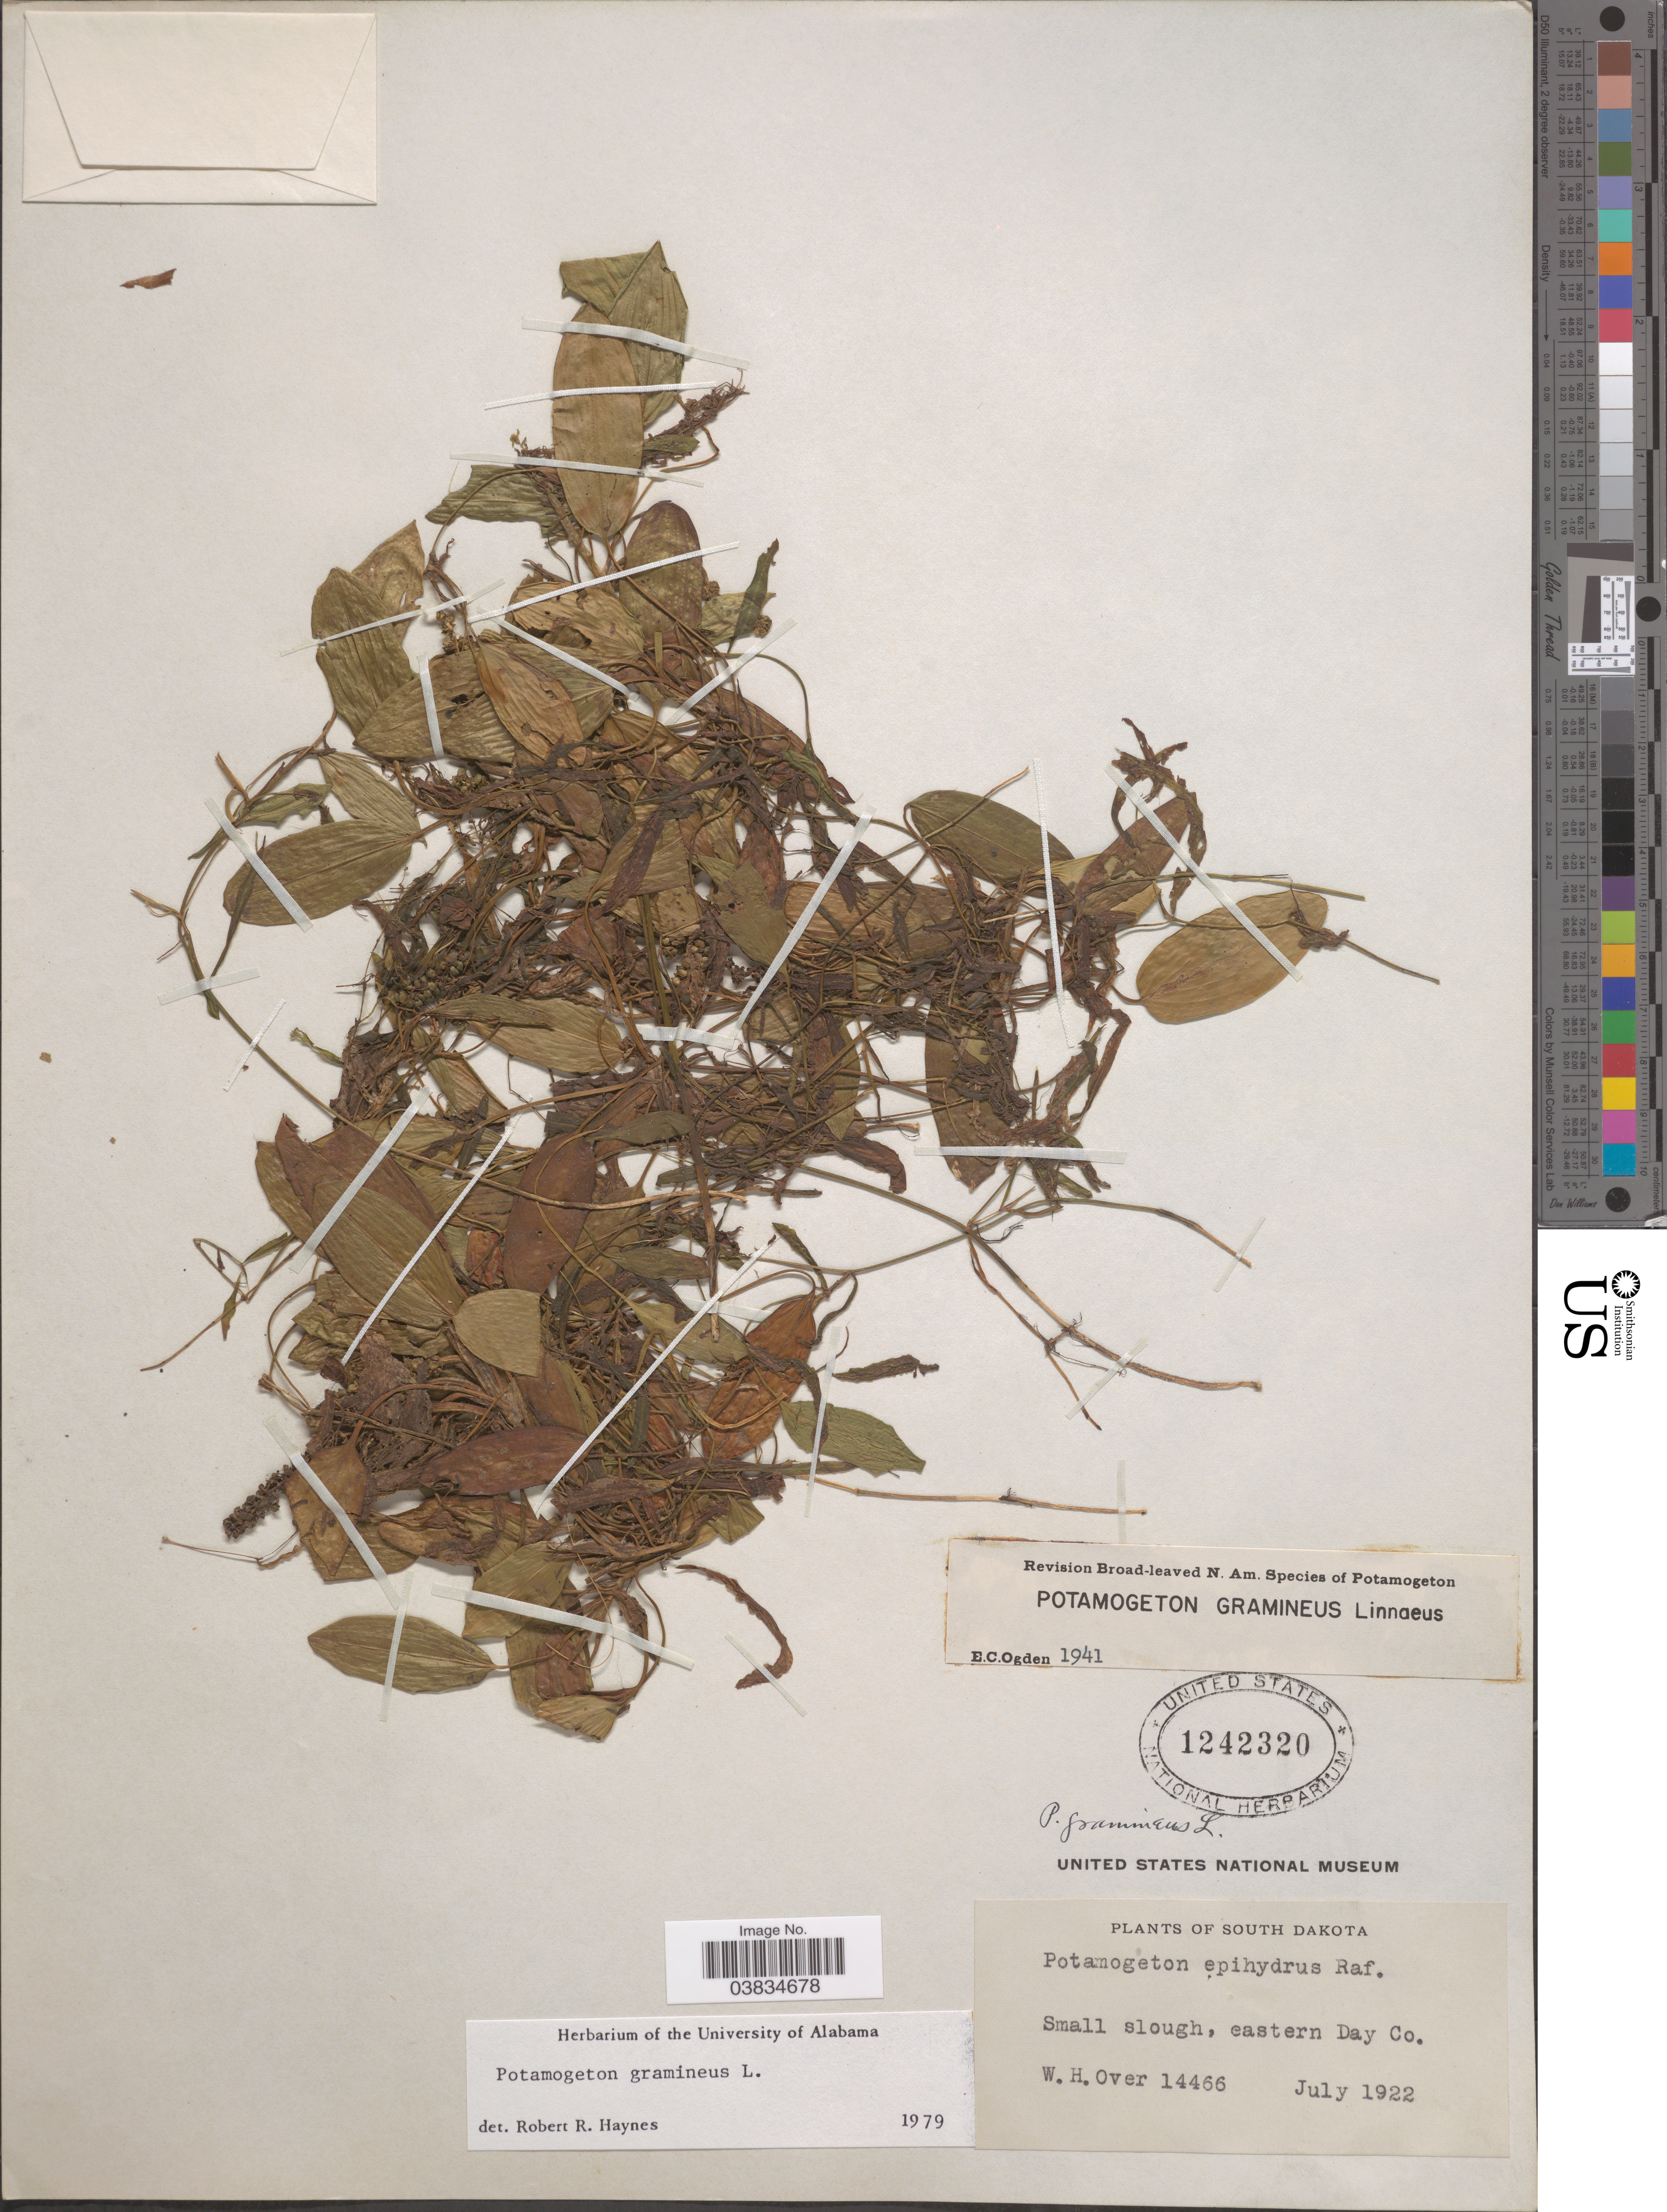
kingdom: Plantae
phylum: Tracheophyta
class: Liliopsida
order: Alismatales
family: Potamogetonaceae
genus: Potamogeton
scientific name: Potamogeton gramineus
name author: L.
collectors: W. Over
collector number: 14466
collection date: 1922-07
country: United States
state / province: South Dakota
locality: Small slough, eastern Day Co.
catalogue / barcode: US 1242320